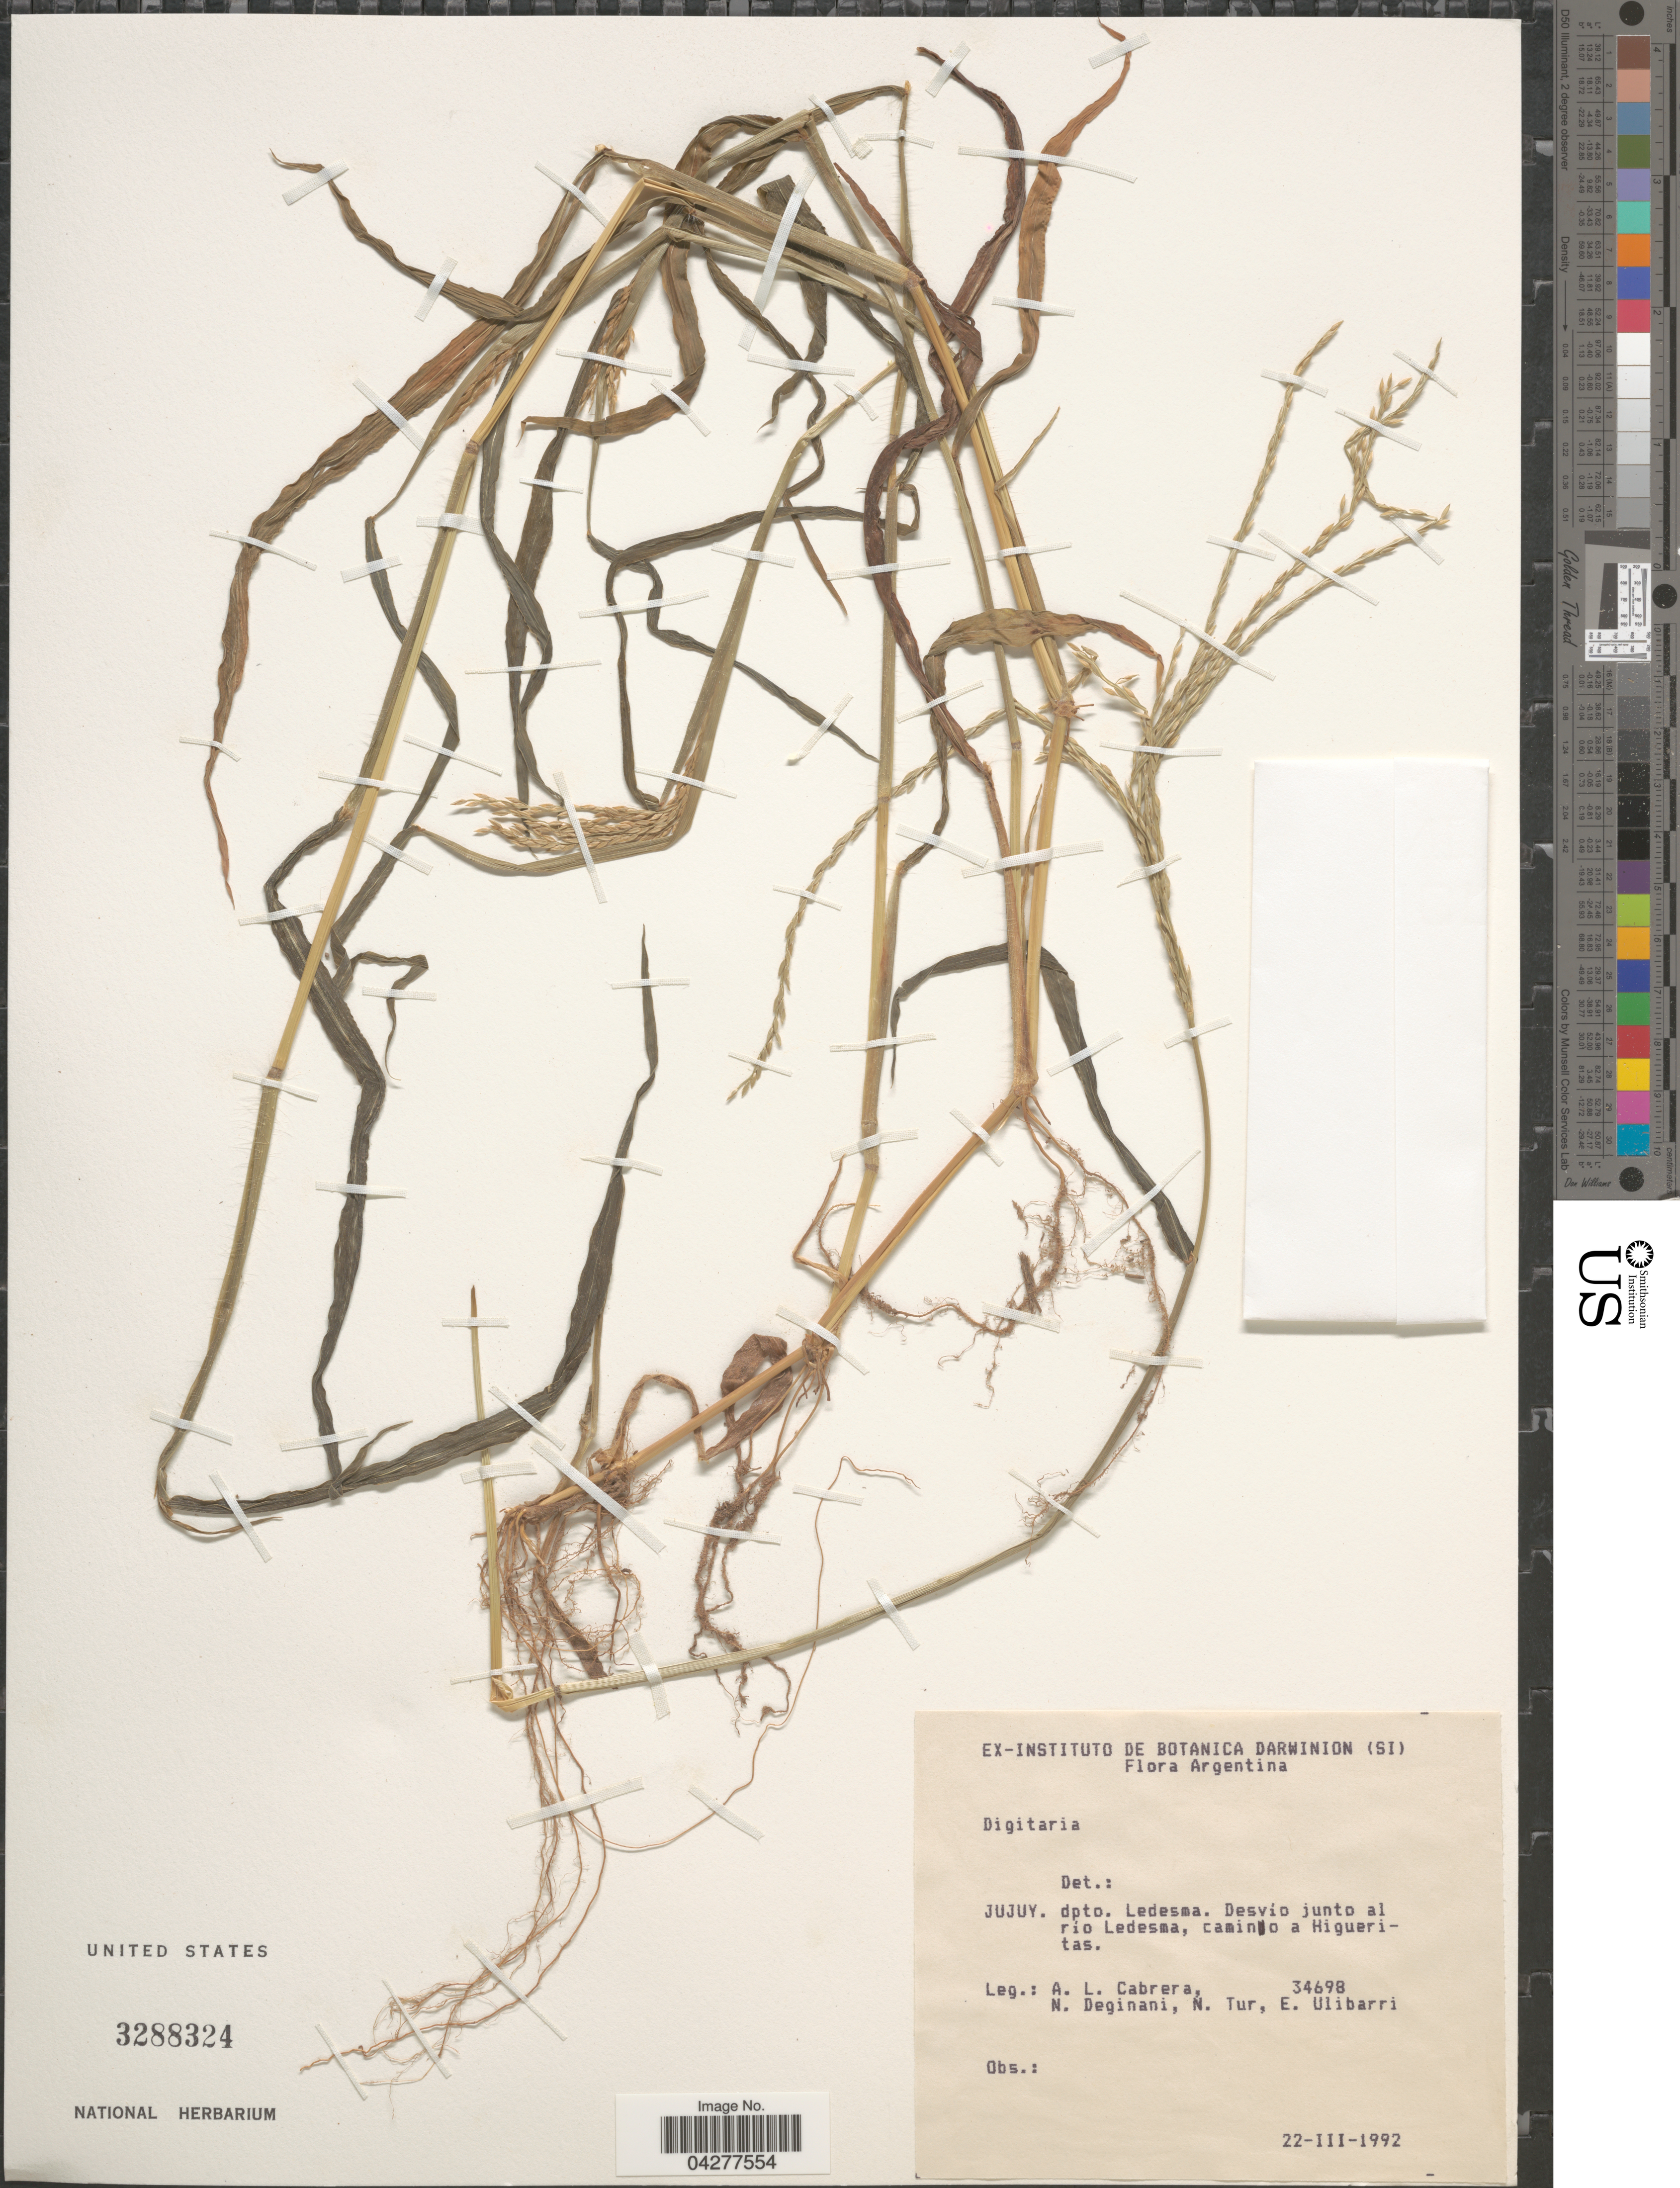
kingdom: Plantae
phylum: Tracheophyta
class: Liliopsida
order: Poales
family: Poaceae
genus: Digitaria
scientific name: Digitaria sp.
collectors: A. L. Cabrera, N. Deginani, N. Tur & E. Ulibarri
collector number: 34698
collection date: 1992-03-22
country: Argentina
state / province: Jujuy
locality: Dpto. Ledesma. Desvío junto al río Ledesma, camino a Higueritas.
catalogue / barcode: US 3288324